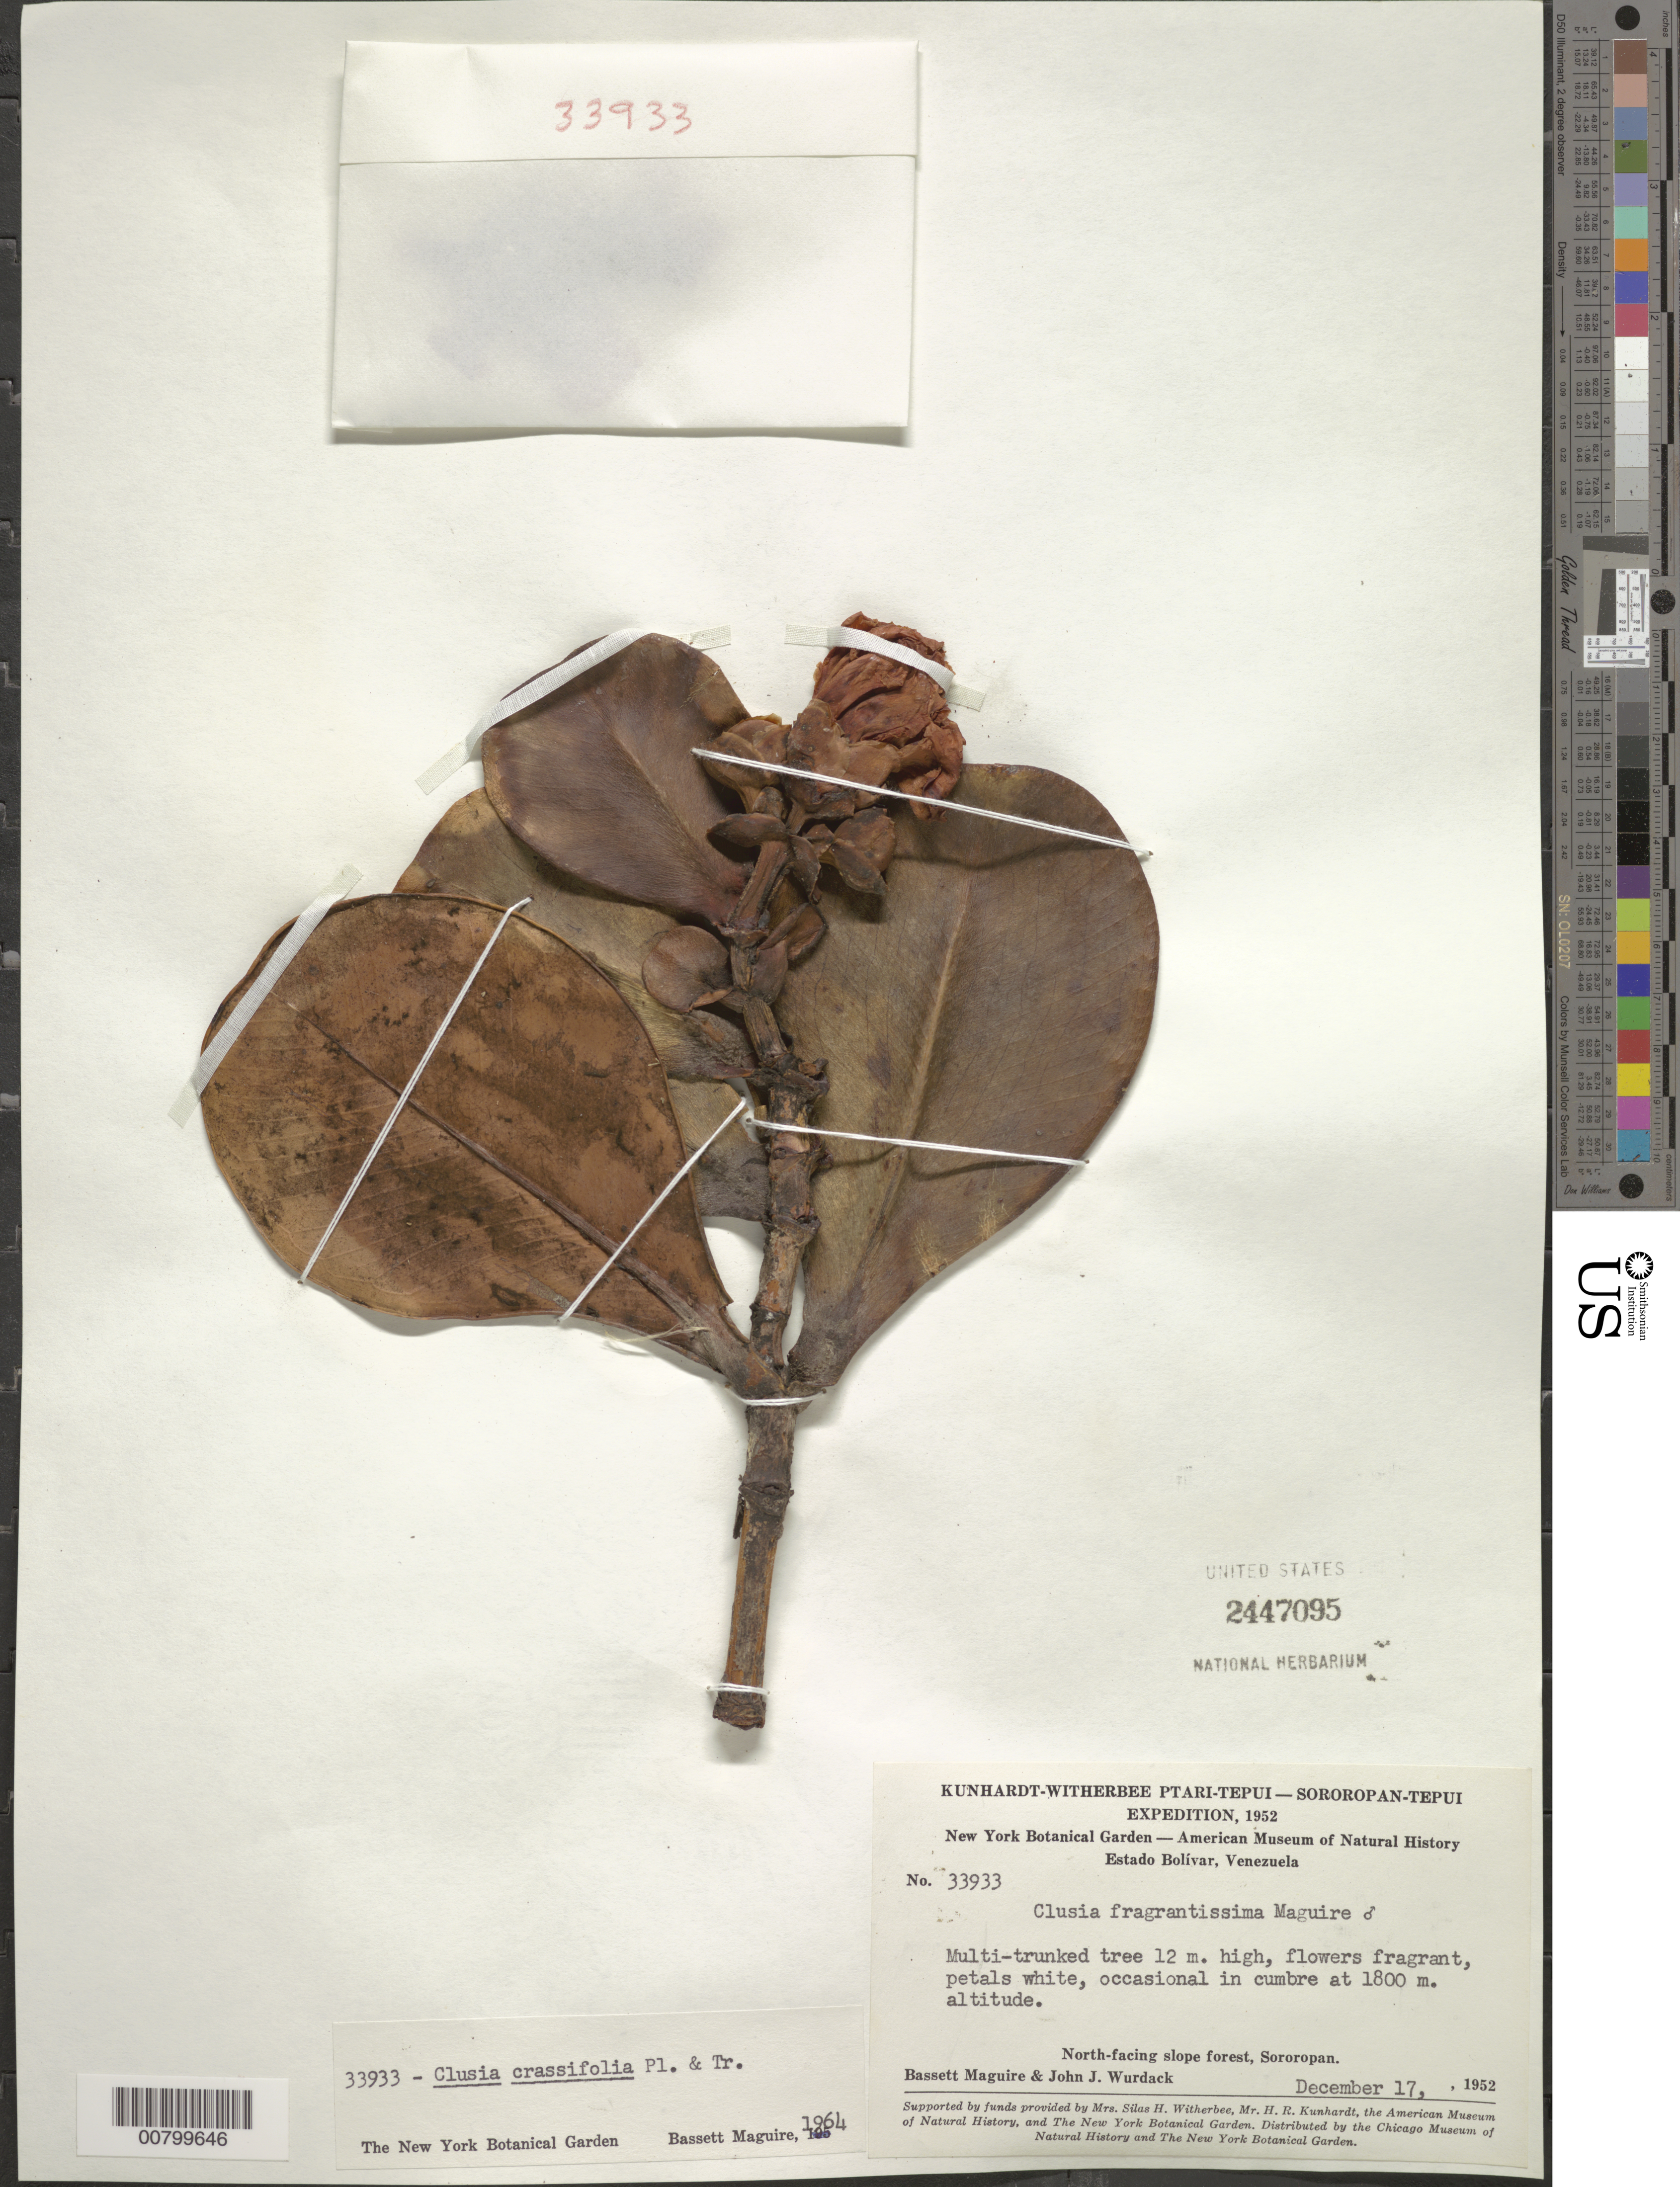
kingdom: Plantae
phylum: Tracheophyta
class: Magnoliopsida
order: Malpighiales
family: Clusiaceae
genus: Clusia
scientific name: Clusia crassifolia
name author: Planch. & Triana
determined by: Maguire, Bassett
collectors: B. Maguire & J. J. Wurdack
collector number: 33933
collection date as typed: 17-Dec-52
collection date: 1952-12-17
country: Venezuela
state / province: Bolívar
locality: Sororopán-tepuí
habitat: Cumbre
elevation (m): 1800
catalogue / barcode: US 2447095